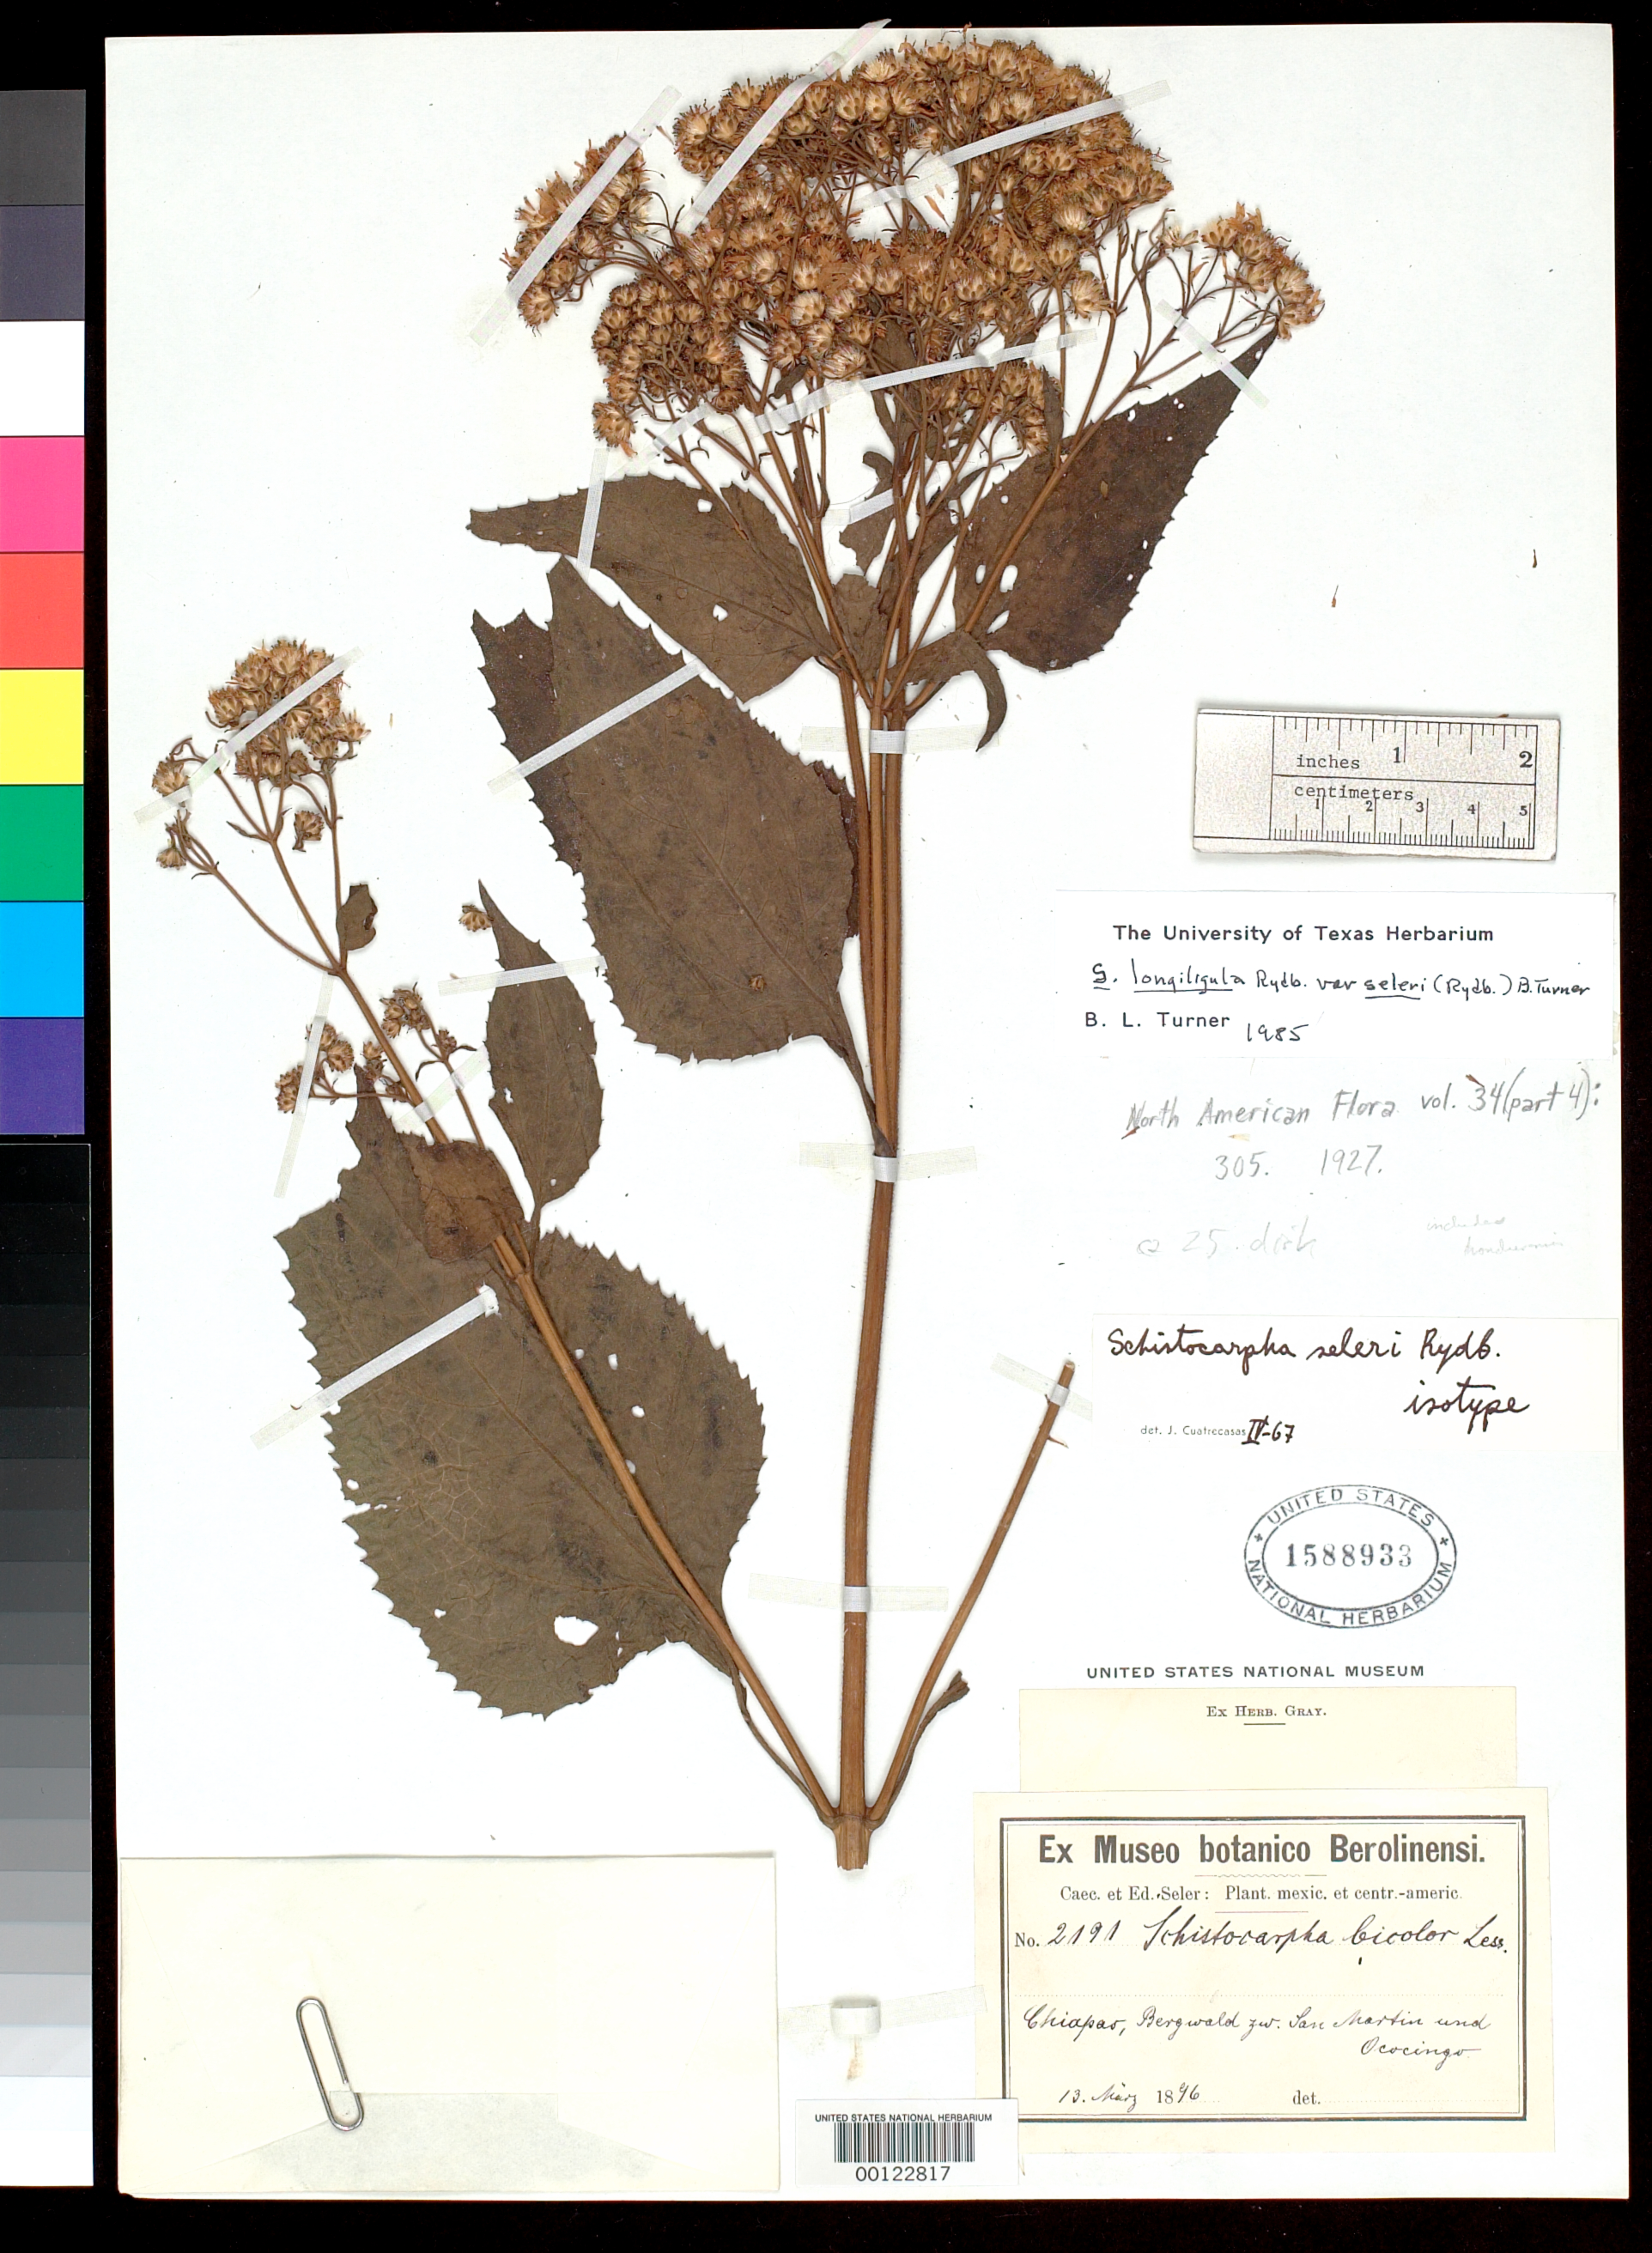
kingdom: Plantae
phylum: Tracheophyta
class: Magnoliopsida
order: Asterales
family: Asteraceae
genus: Schistocarpha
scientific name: Schistocarpha seleri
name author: Rydb.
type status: Isotype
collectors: C. Seler & E. Seler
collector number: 2191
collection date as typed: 13 May 1896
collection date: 1896-05-13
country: Mexico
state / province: Chiapas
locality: Between San Martin and Ococingo.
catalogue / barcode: US 1588933